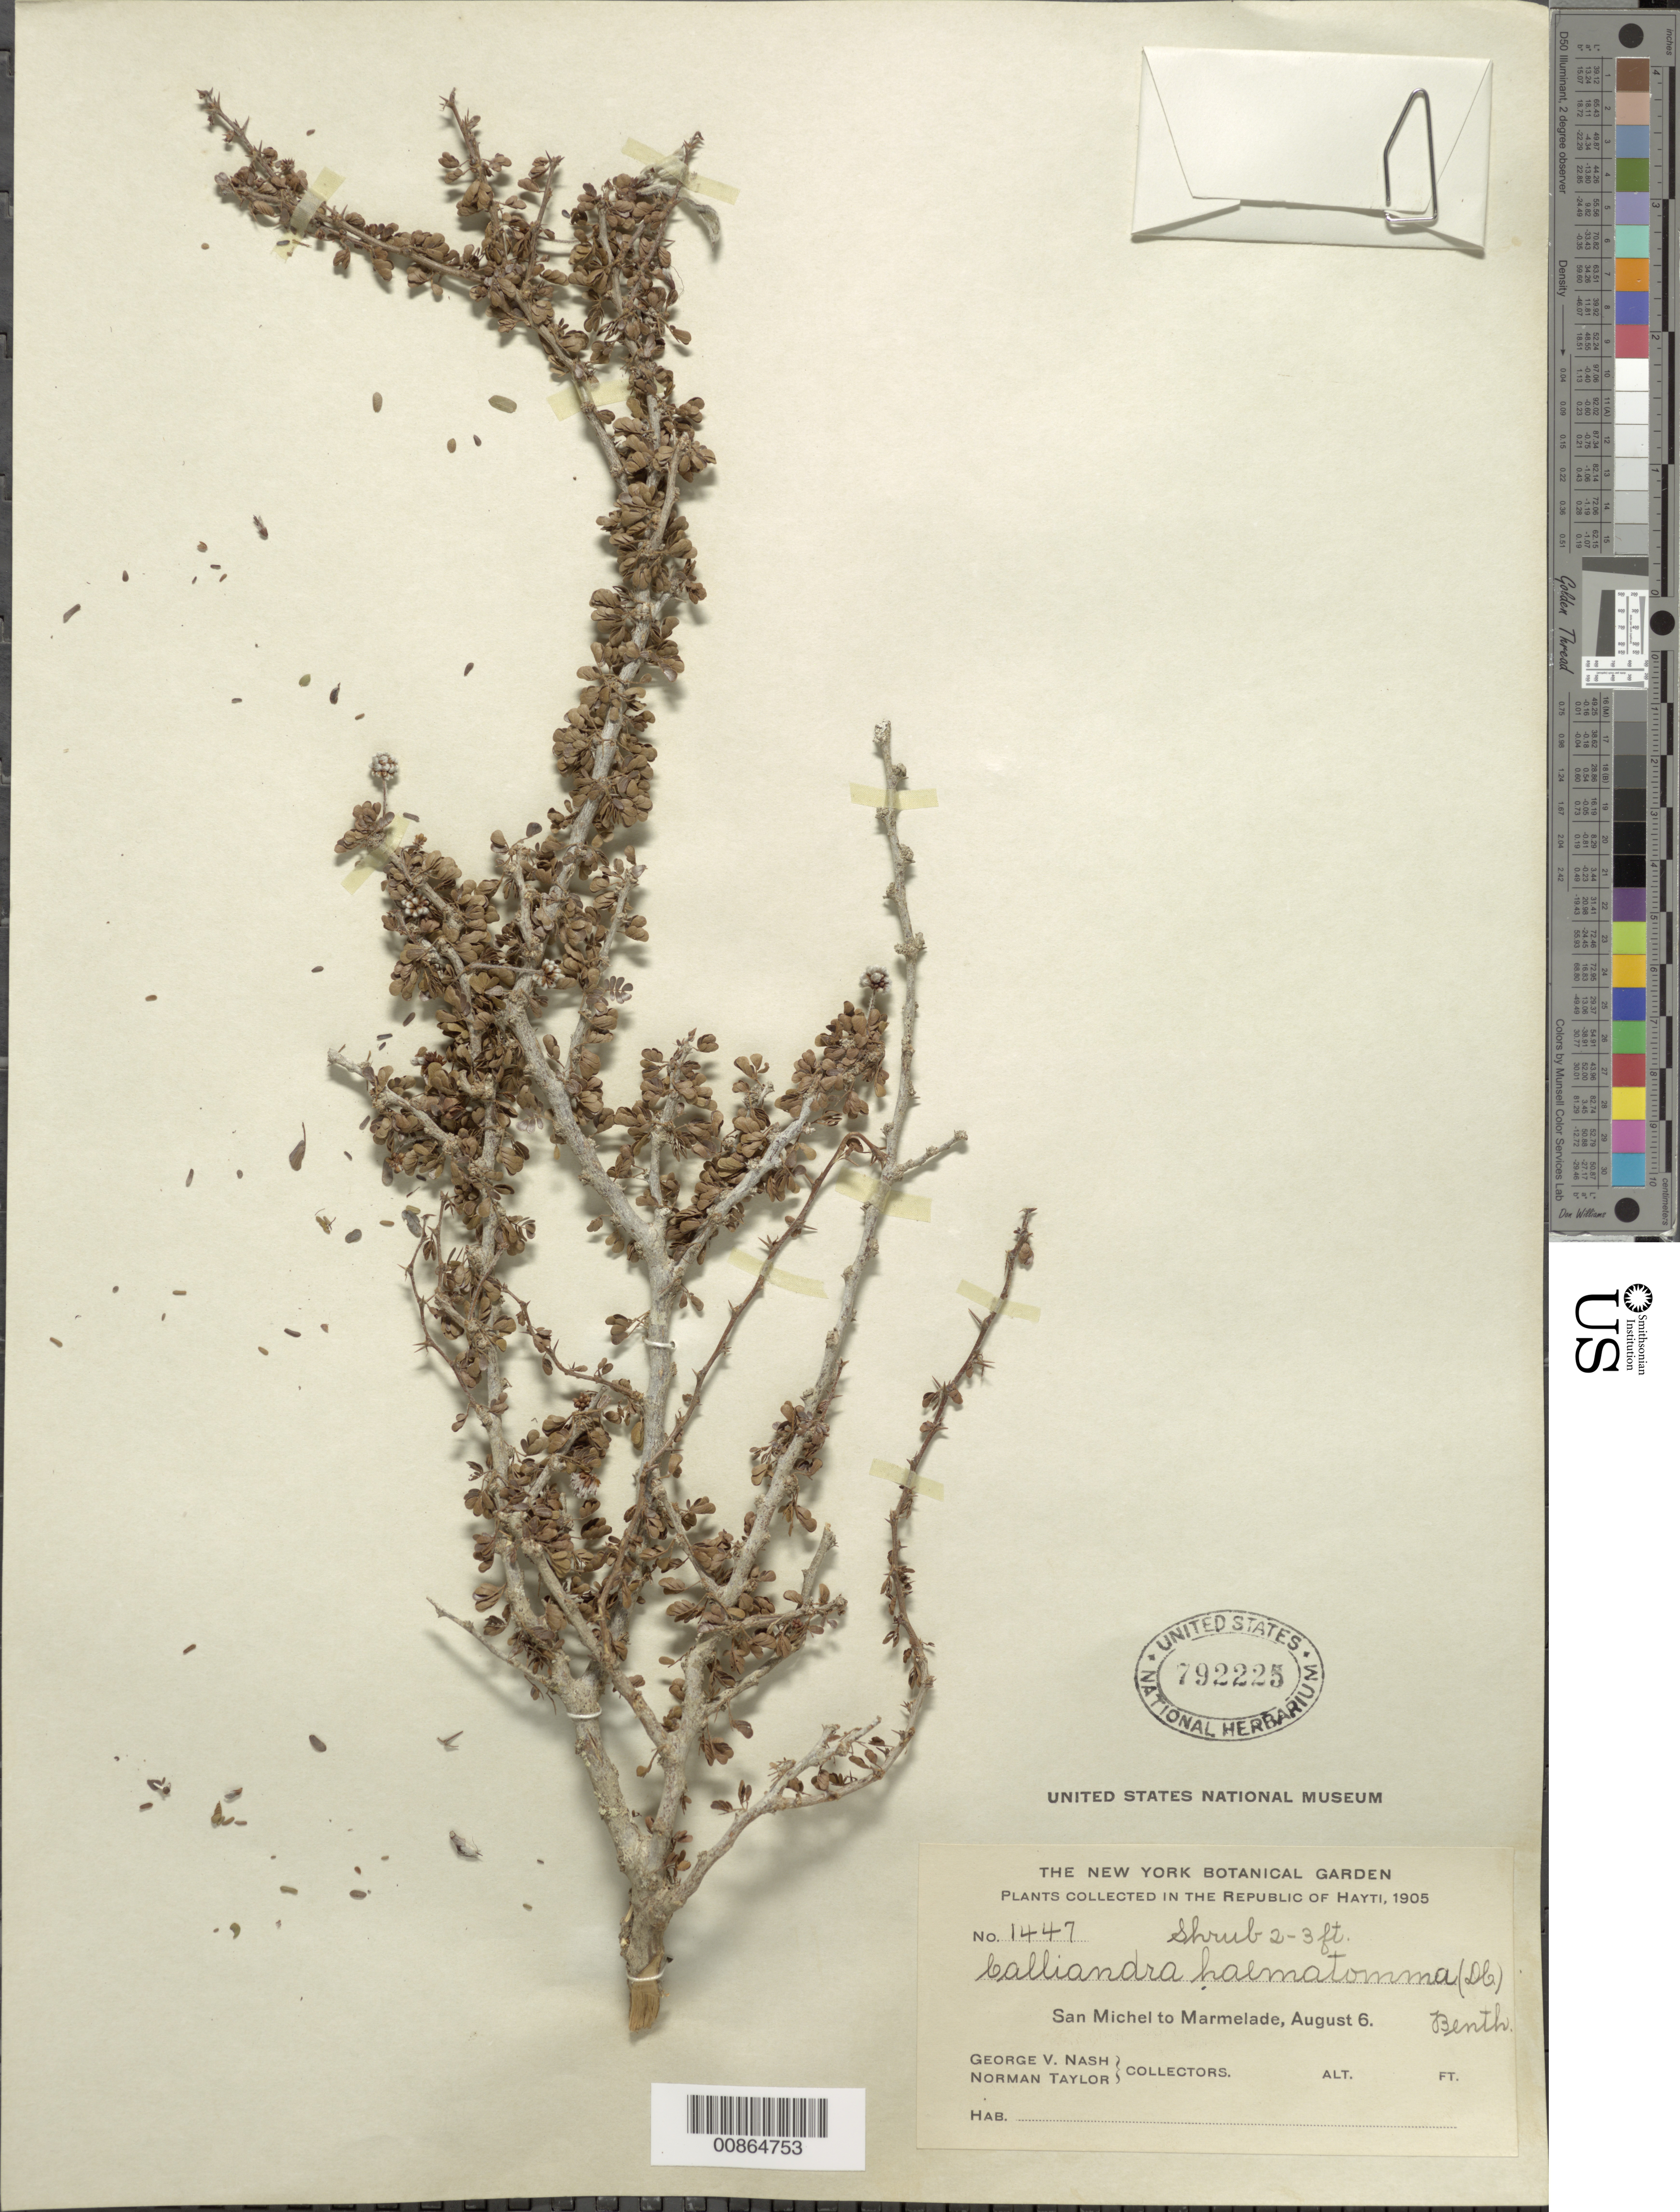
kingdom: Plantae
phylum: Tracheophyta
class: Magnoliopsida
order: Fabales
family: Fabaceae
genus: Calliandra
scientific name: Calliandra haematostoma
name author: (DC.) Urb.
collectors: G. V. Nash & N. Taylor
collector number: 1447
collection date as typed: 06 Aug 1905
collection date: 1905-08-06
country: Haiti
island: Hispaniola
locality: San Michel to Marmelade.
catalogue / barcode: US 792225